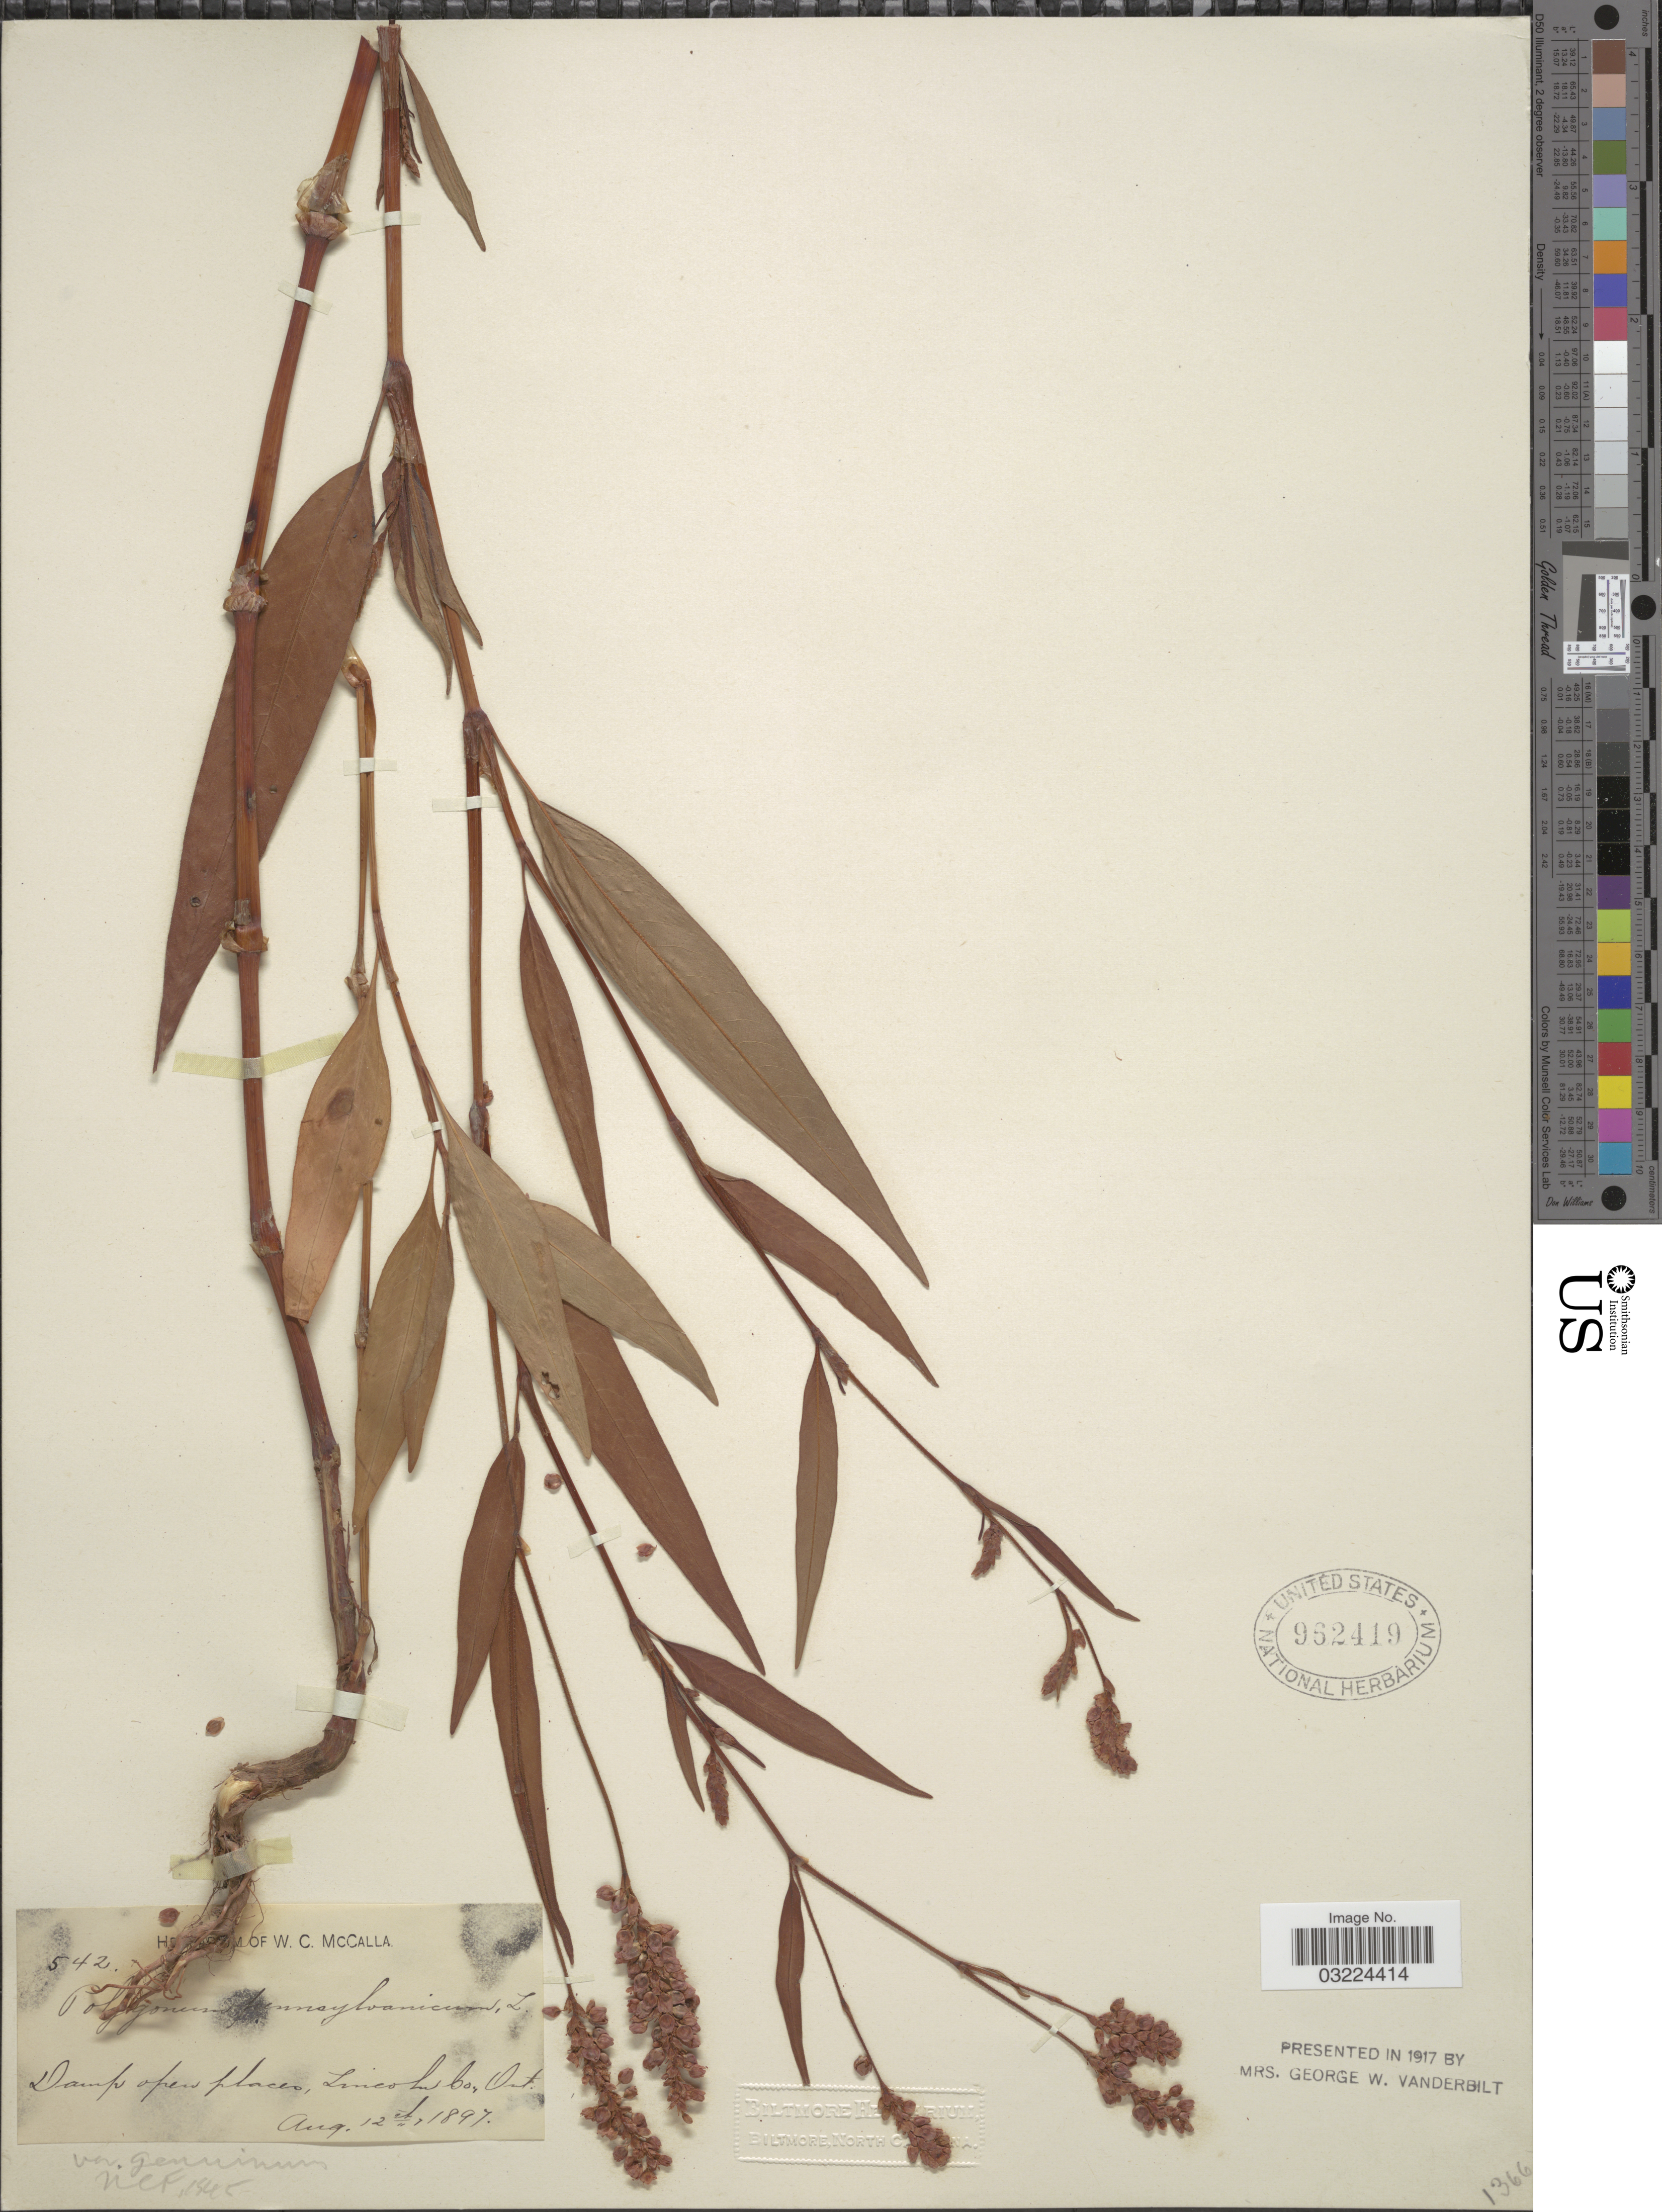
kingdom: Plantae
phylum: Tracheophyta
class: Magnoliopsida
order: Caryophyllales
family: Polygonaceae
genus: Persicaria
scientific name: Persicaria pensylvanica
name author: (L.) M. Gómez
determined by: Atha, D. E.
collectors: ex herb. W. C. McCalla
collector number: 542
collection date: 1897-08-12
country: Canada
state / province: Ontario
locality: Lincoln Co., Ont.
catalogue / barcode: US 962419